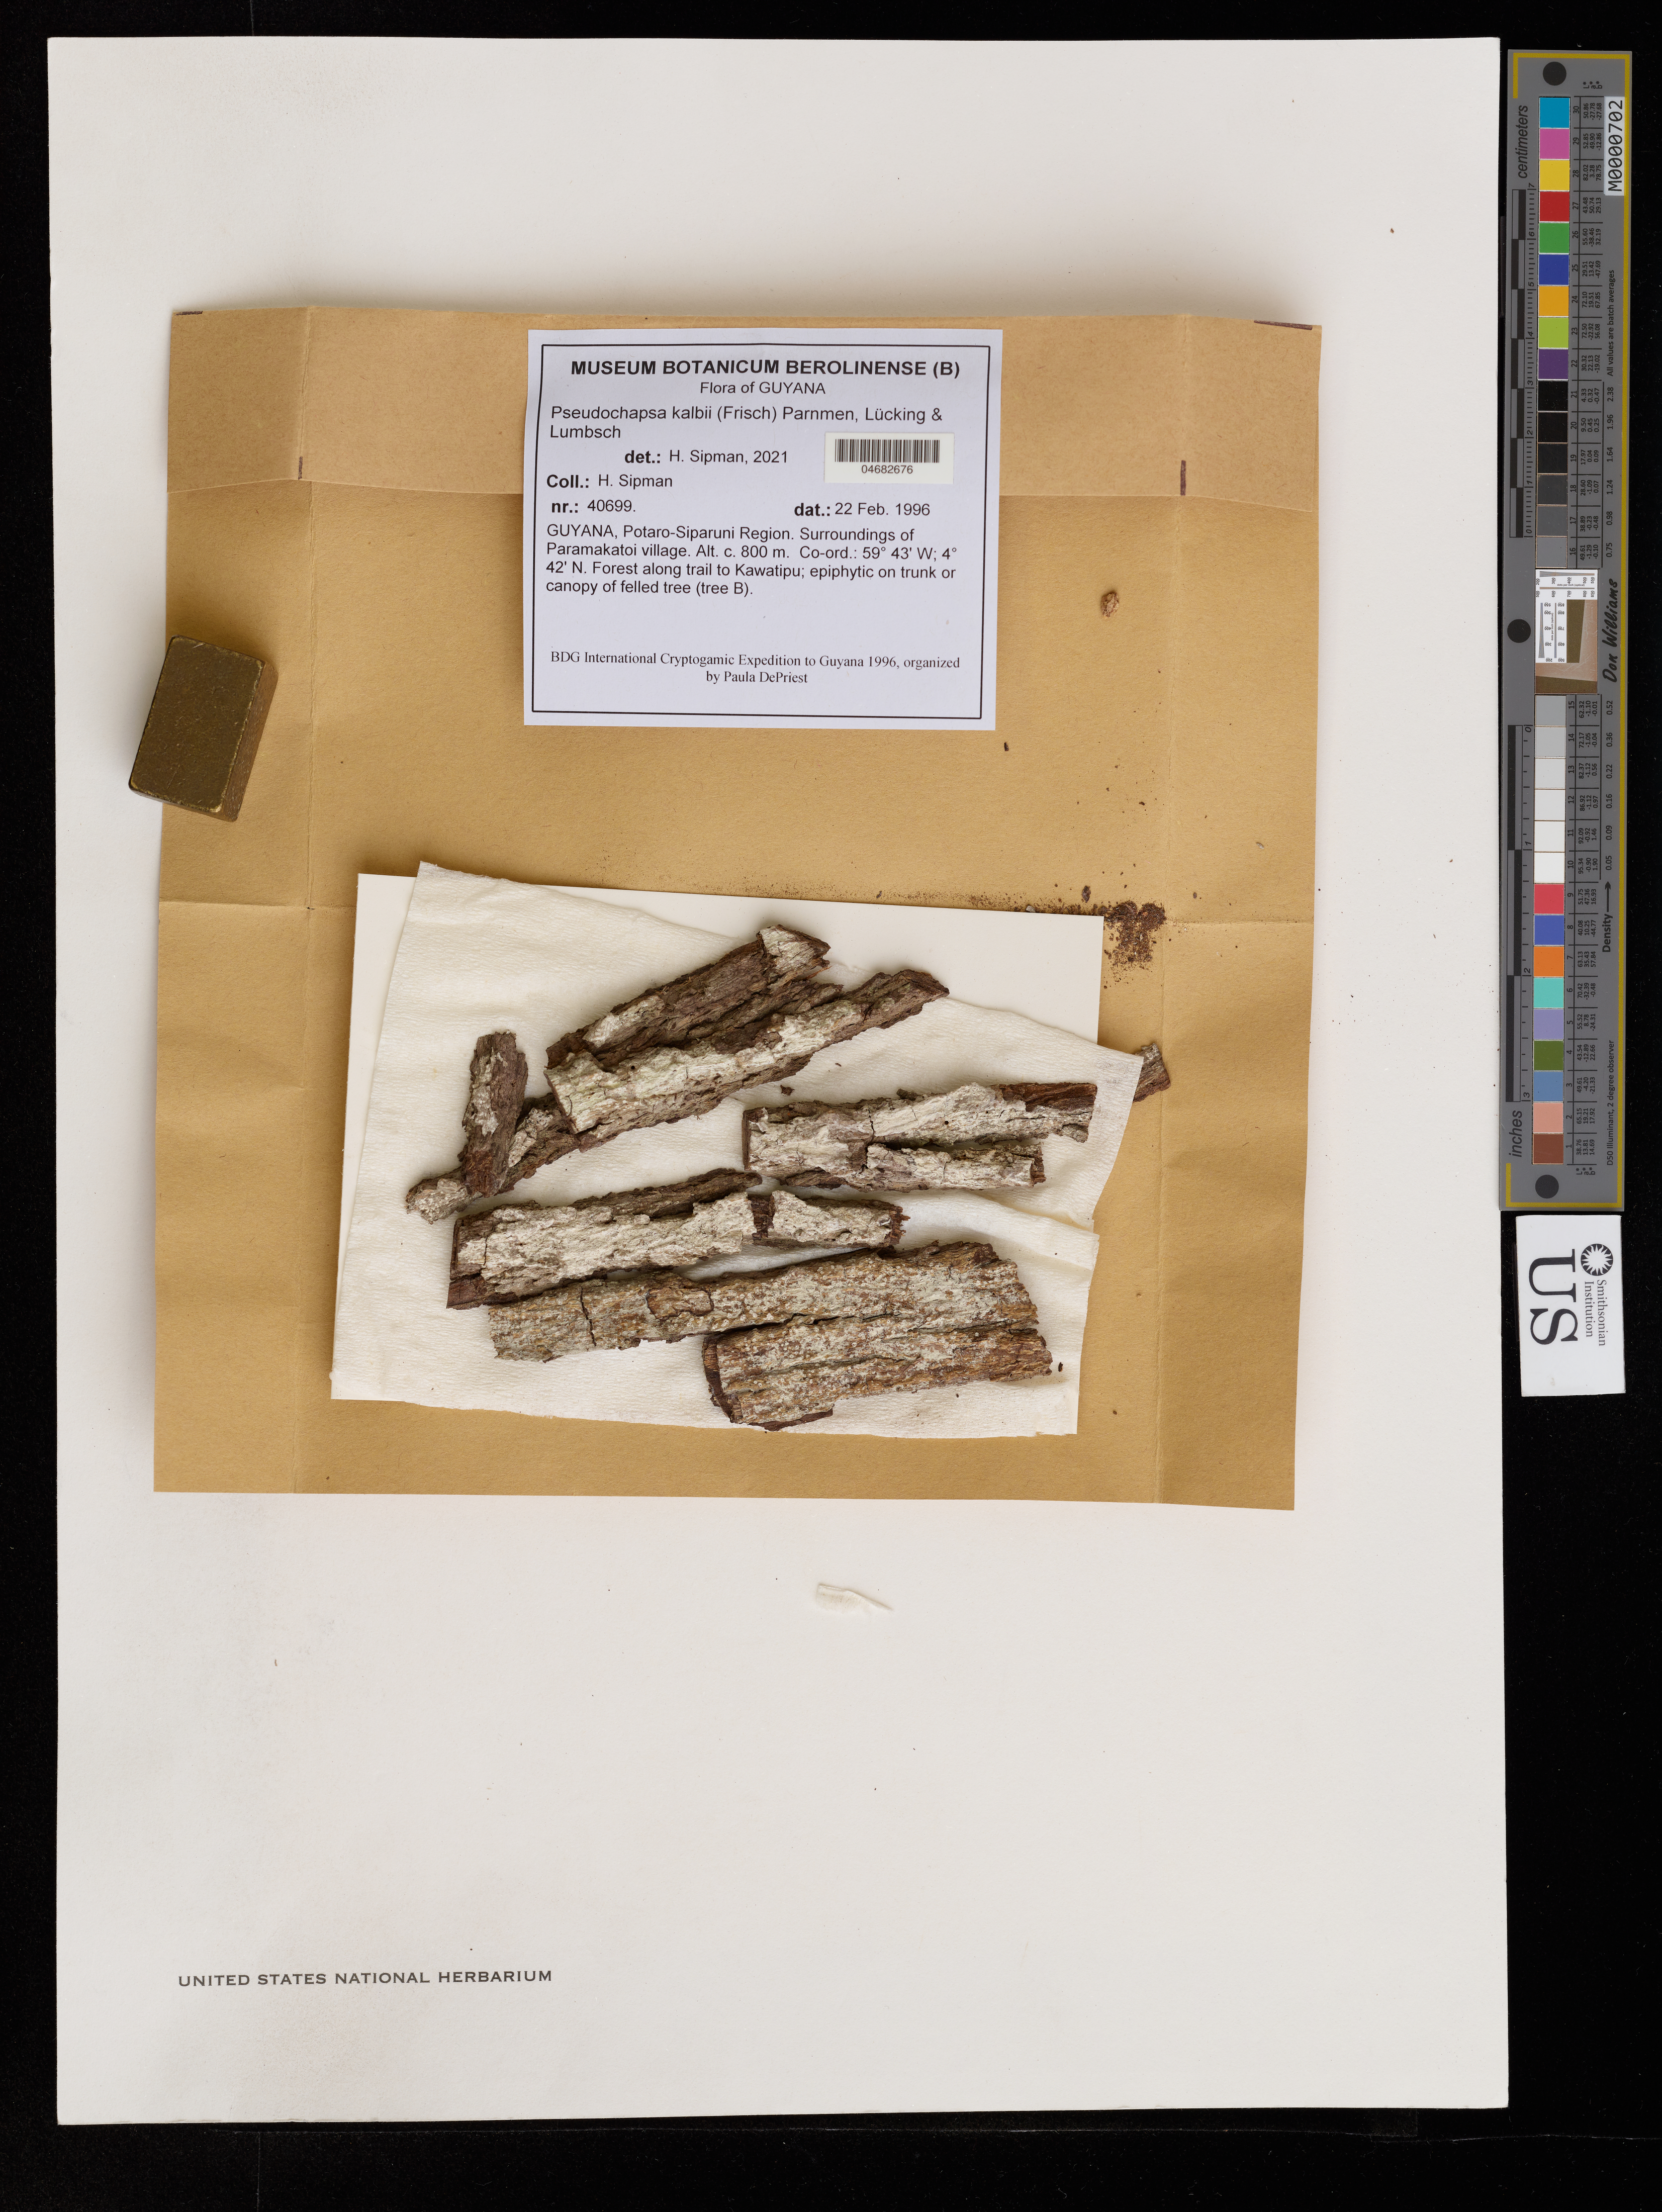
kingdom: Fungi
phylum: Ascomycota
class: Lecanoromycetes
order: Ostropales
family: Graphidaceae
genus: Pseudochapsa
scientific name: Pseudochapsa kalbii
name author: (A. Frisch) Parnmen et al.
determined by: Sipman, H.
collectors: H. Sipman et al.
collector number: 40699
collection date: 1996-02-22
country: Guyana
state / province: Potaro-Siparuni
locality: Paramakatoi Village, surroundings. Forest trail to Kawatipu.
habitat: Forest along trail. On trunk or canopy of felled tree (tree B)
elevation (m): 800